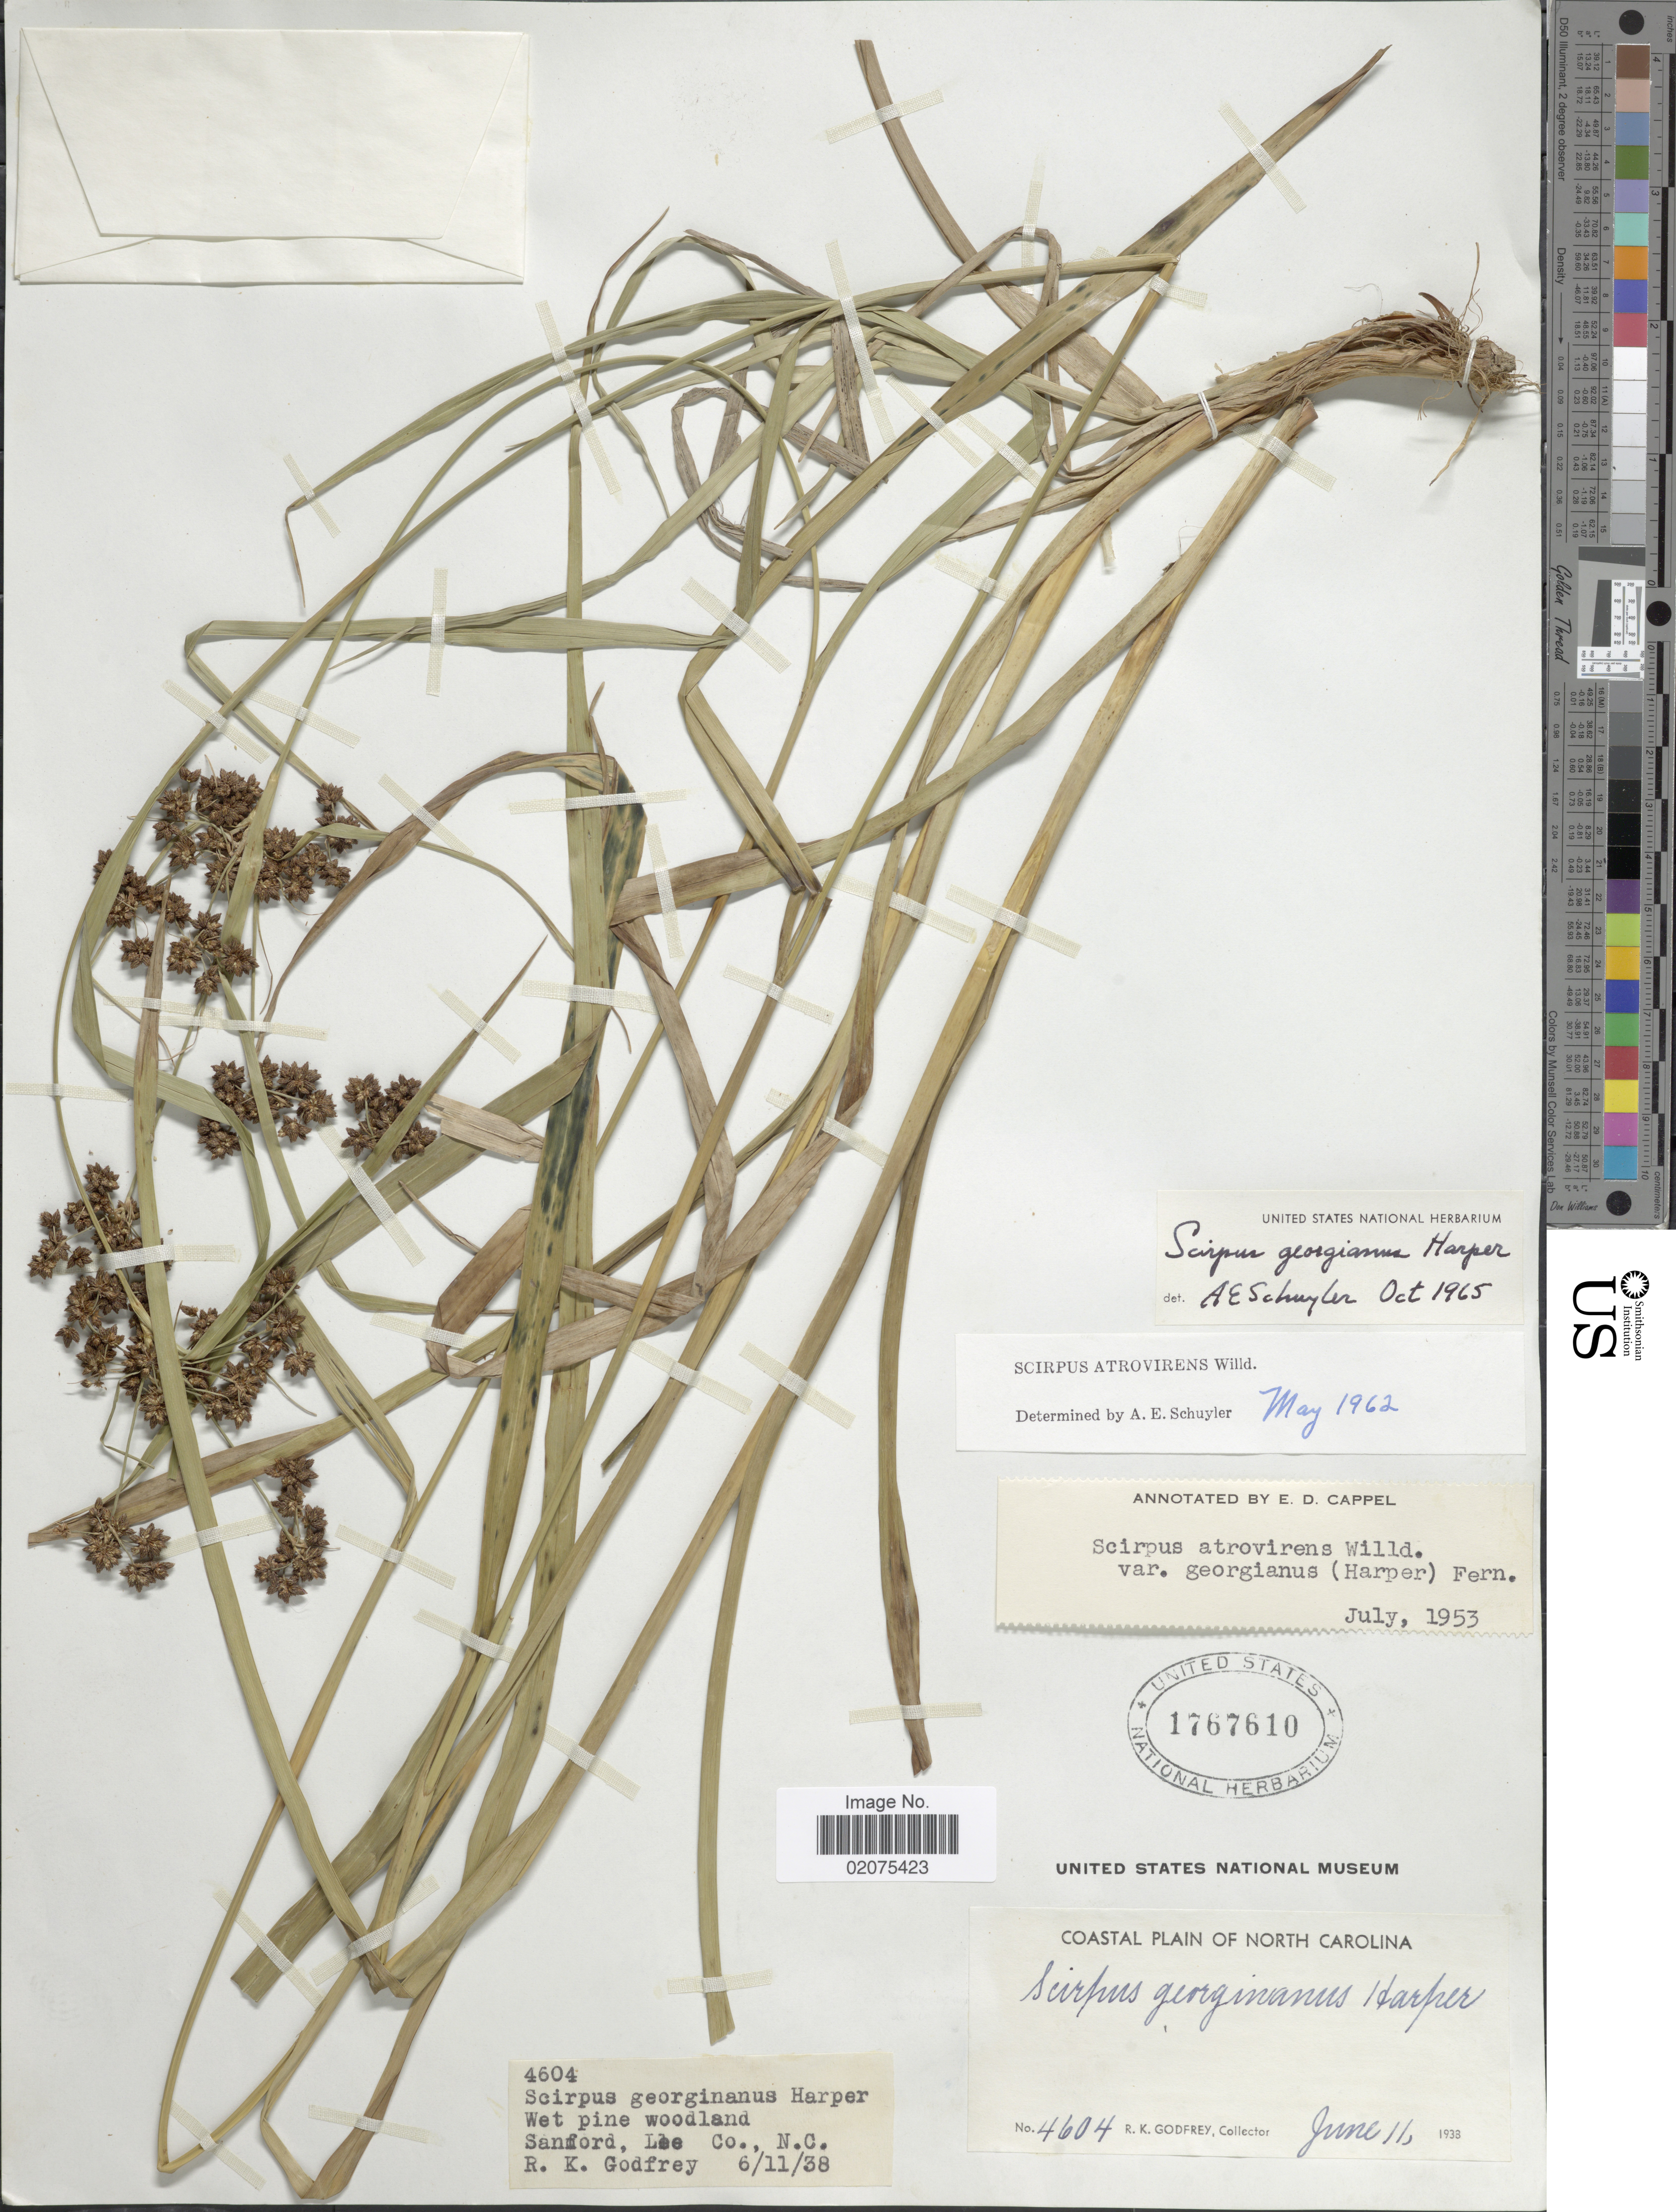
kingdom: Plantae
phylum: Tracheophyta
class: Liliopsida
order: Poales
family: Cyperaceae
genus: Scirpus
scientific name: Scirpus georgianus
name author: R.M. Harper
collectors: R. K. Godfrey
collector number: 4604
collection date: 1938-06-11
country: United States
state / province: North Carolina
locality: Coastal Plain. Sanford, Lee Co., N.C.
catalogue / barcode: US 1767610